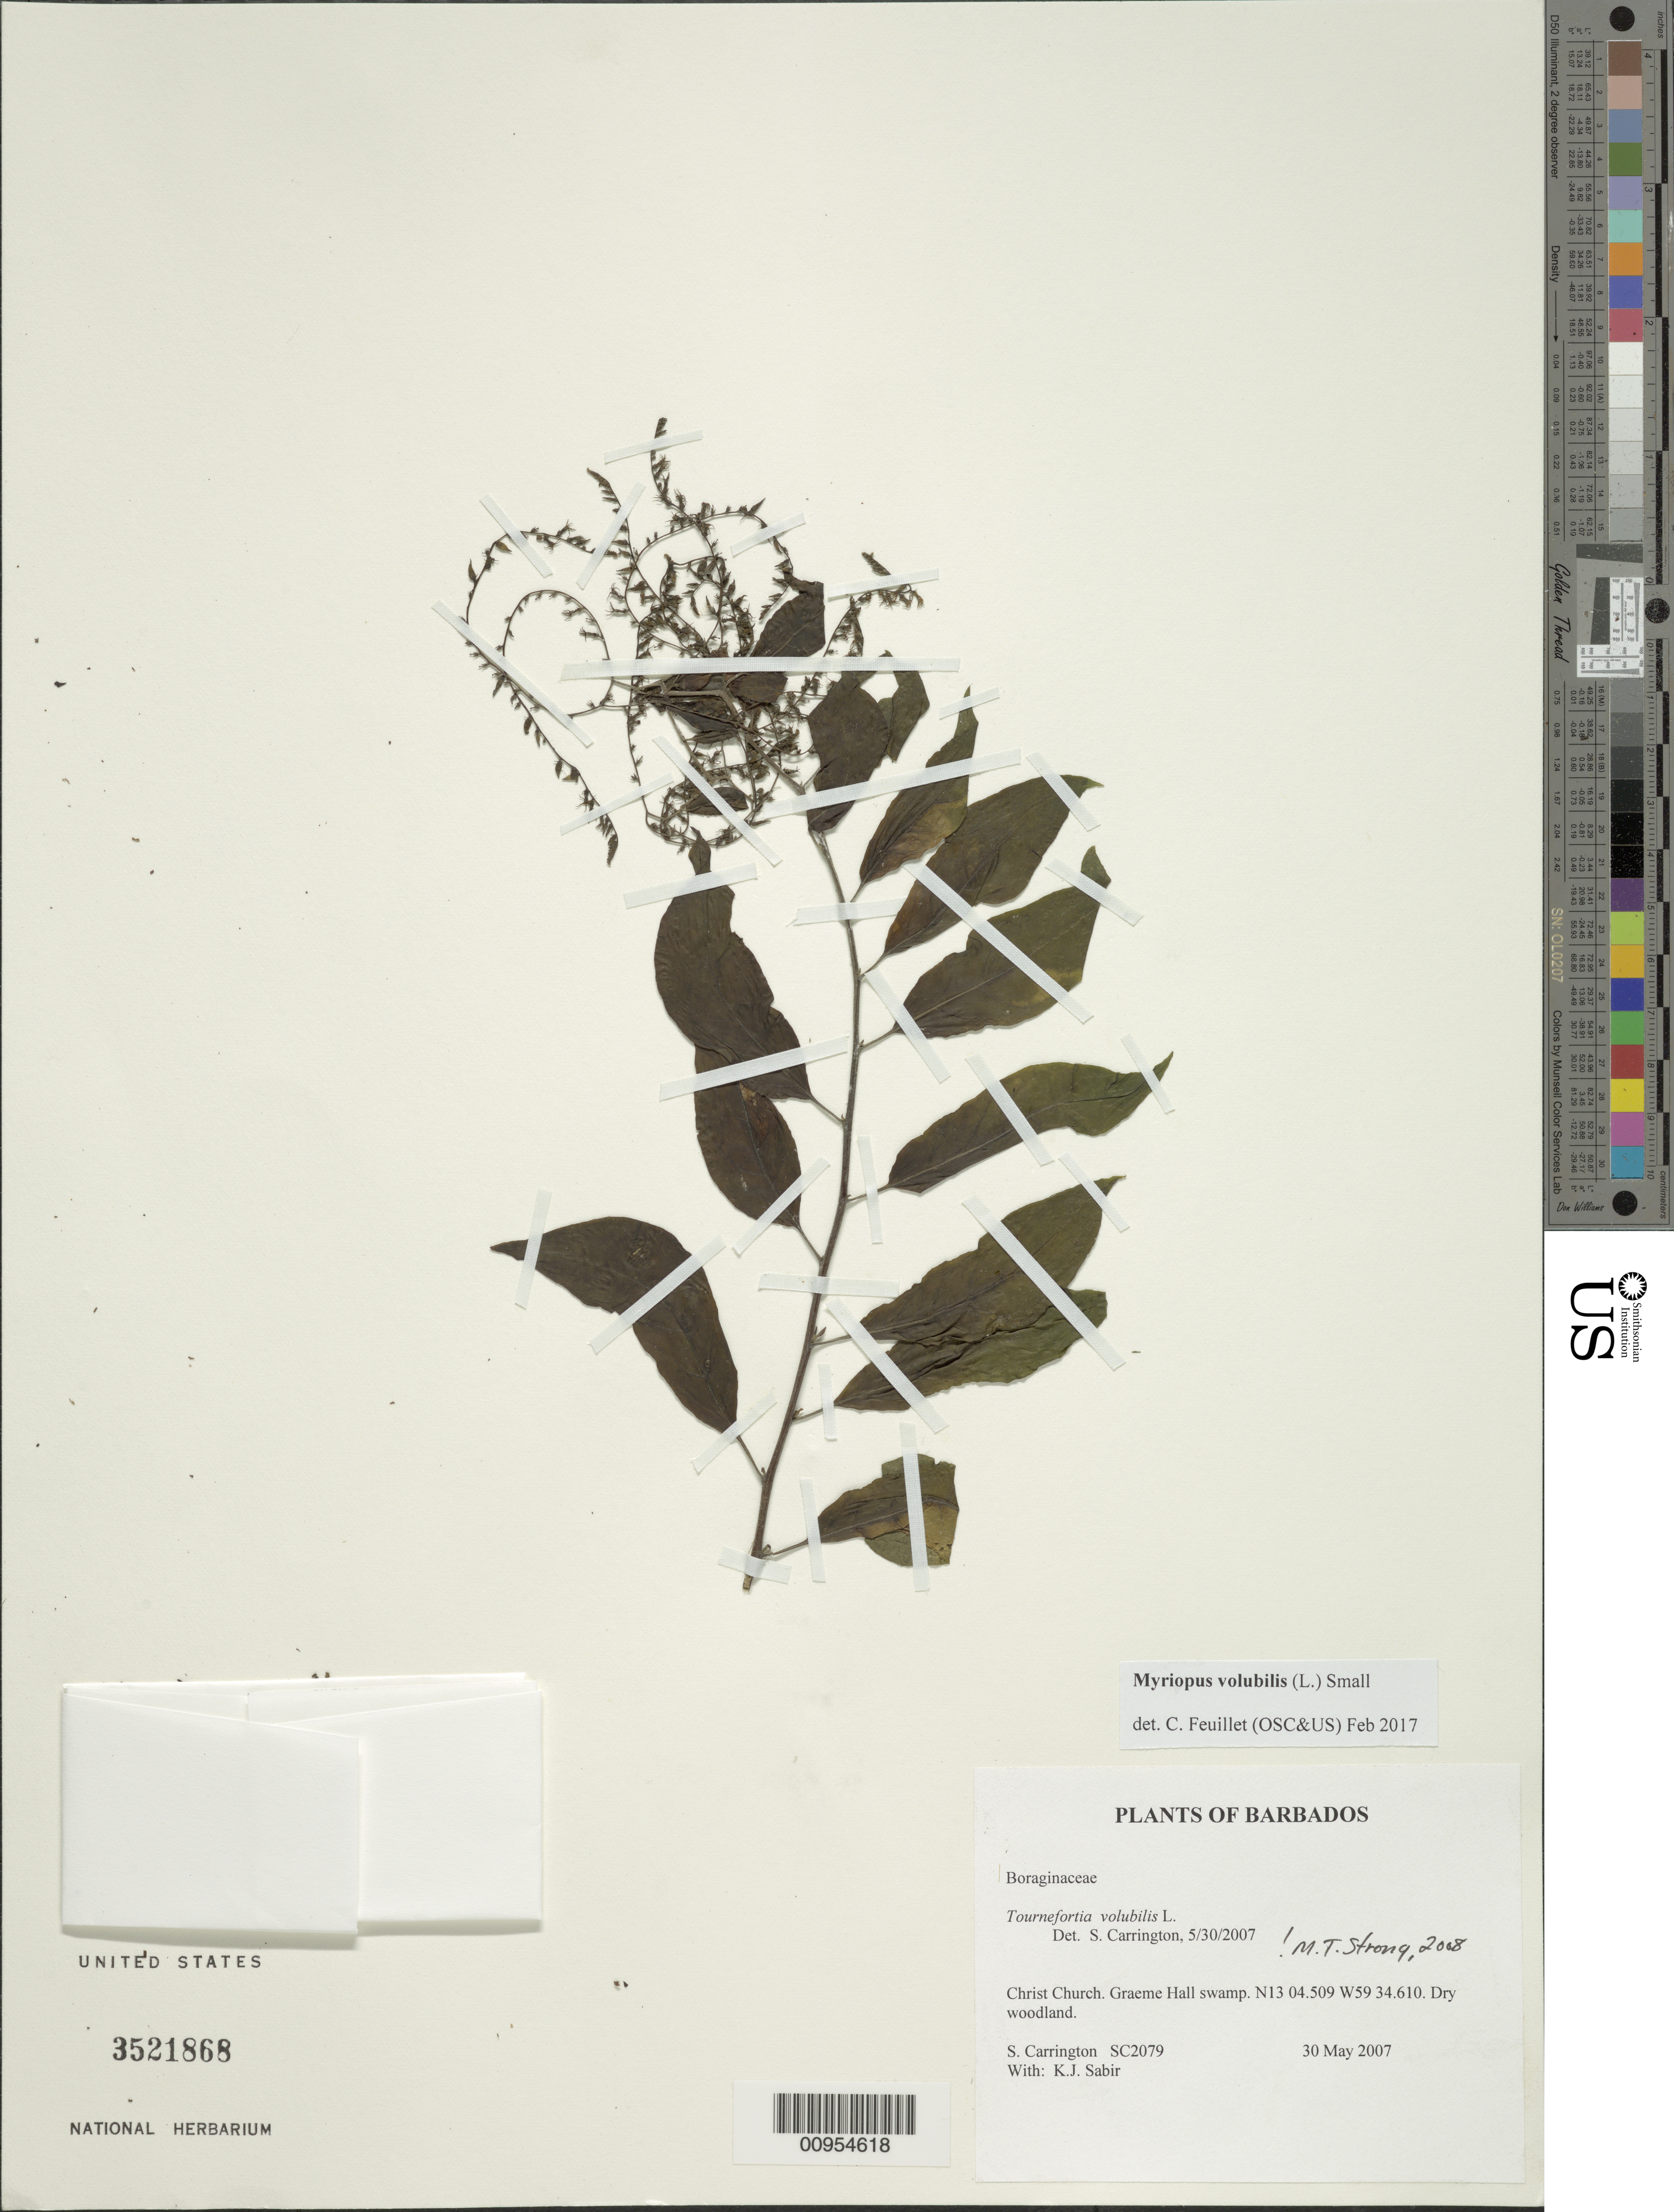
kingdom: Plantae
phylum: Tracheophyta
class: Magnoliopsida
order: Boraginales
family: Heliotropiaceae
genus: Myriopus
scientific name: Myriopus volubilis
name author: (L.) Small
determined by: Feuillet, C.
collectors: C. M. S. Carrington & K. Sabir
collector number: SC 2079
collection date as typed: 30 May 2007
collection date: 2007-05-30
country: Barbados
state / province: Christ Church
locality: Graeme Hall swamp.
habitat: Dry woodland.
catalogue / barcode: US 3521868